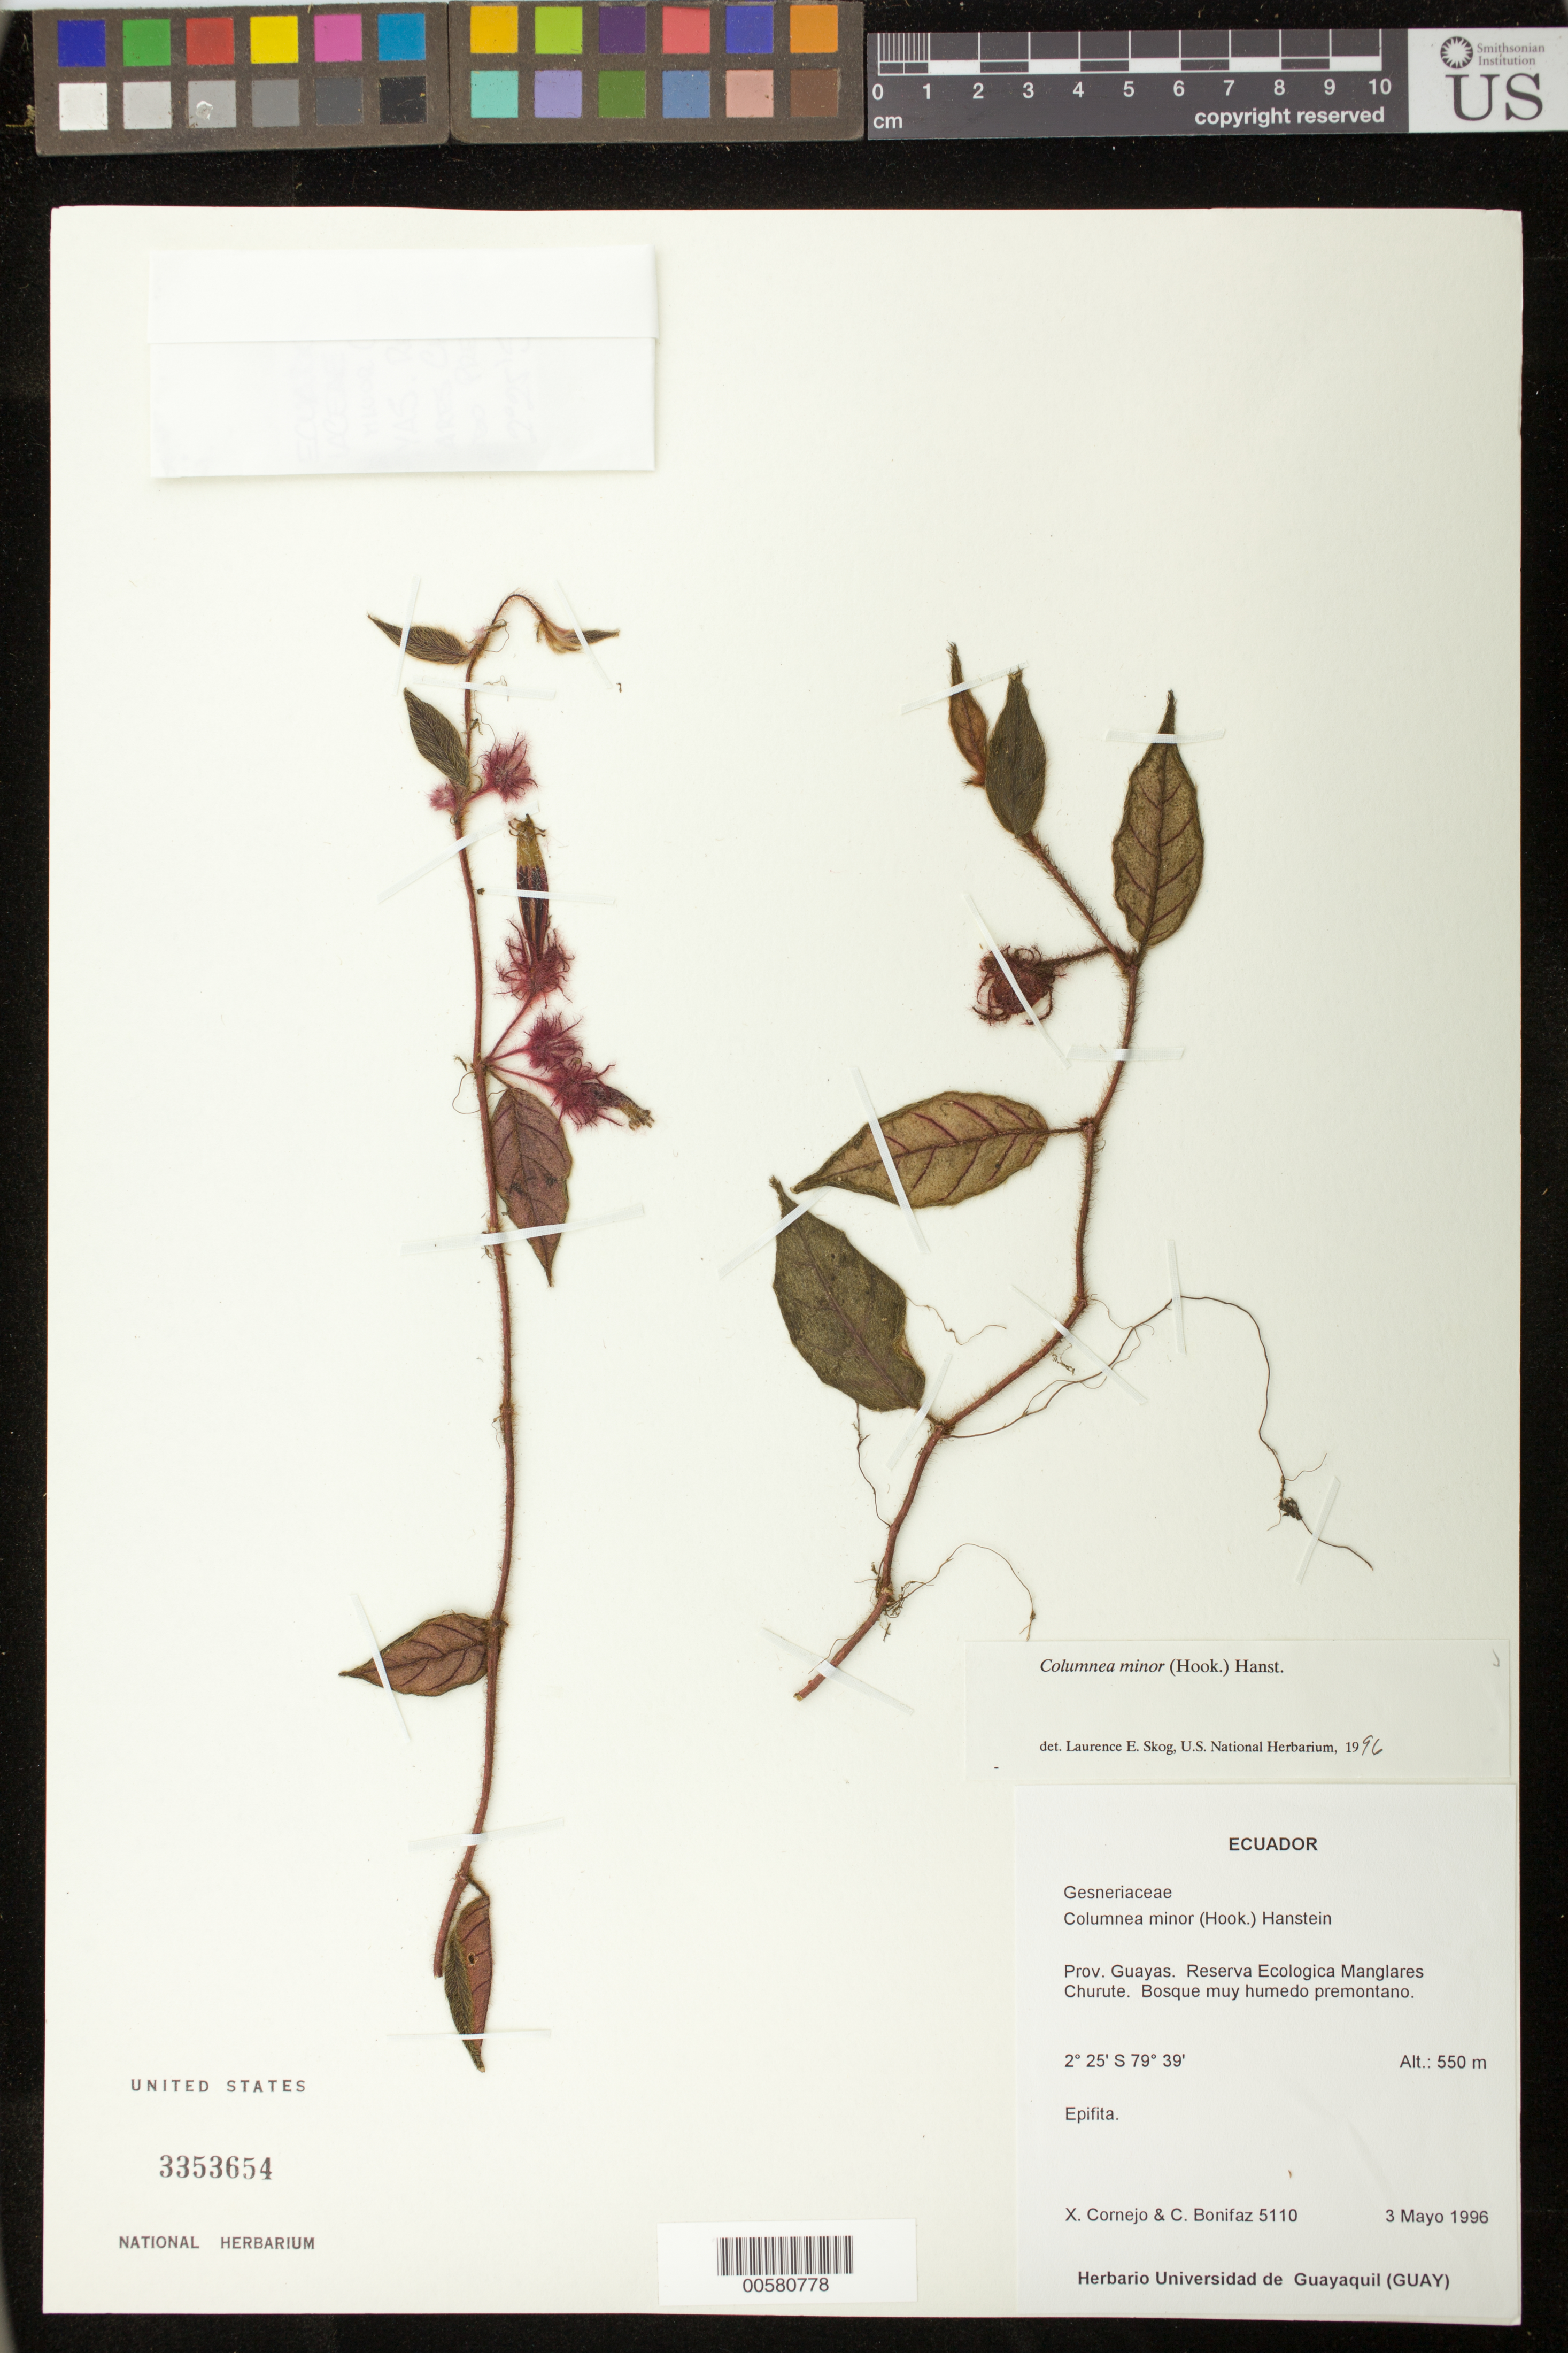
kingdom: Plantae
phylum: Tracheophyta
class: Magnoliopsida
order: Lamiales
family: Gesneriaceae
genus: Columnea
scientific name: Columnea minor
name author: (Hook.) Hanst.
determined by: Skog, Laurence E.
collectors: X. F. Cornejo & C. Bonifaz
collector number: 5110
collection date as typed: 03 May 1996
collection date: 1996-05-03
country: Ecuador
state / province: Guayas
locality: Reserva Ecologica Manglares Churute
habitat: Bosque muy humedo premontano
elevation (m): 550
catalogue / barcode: US 3353654